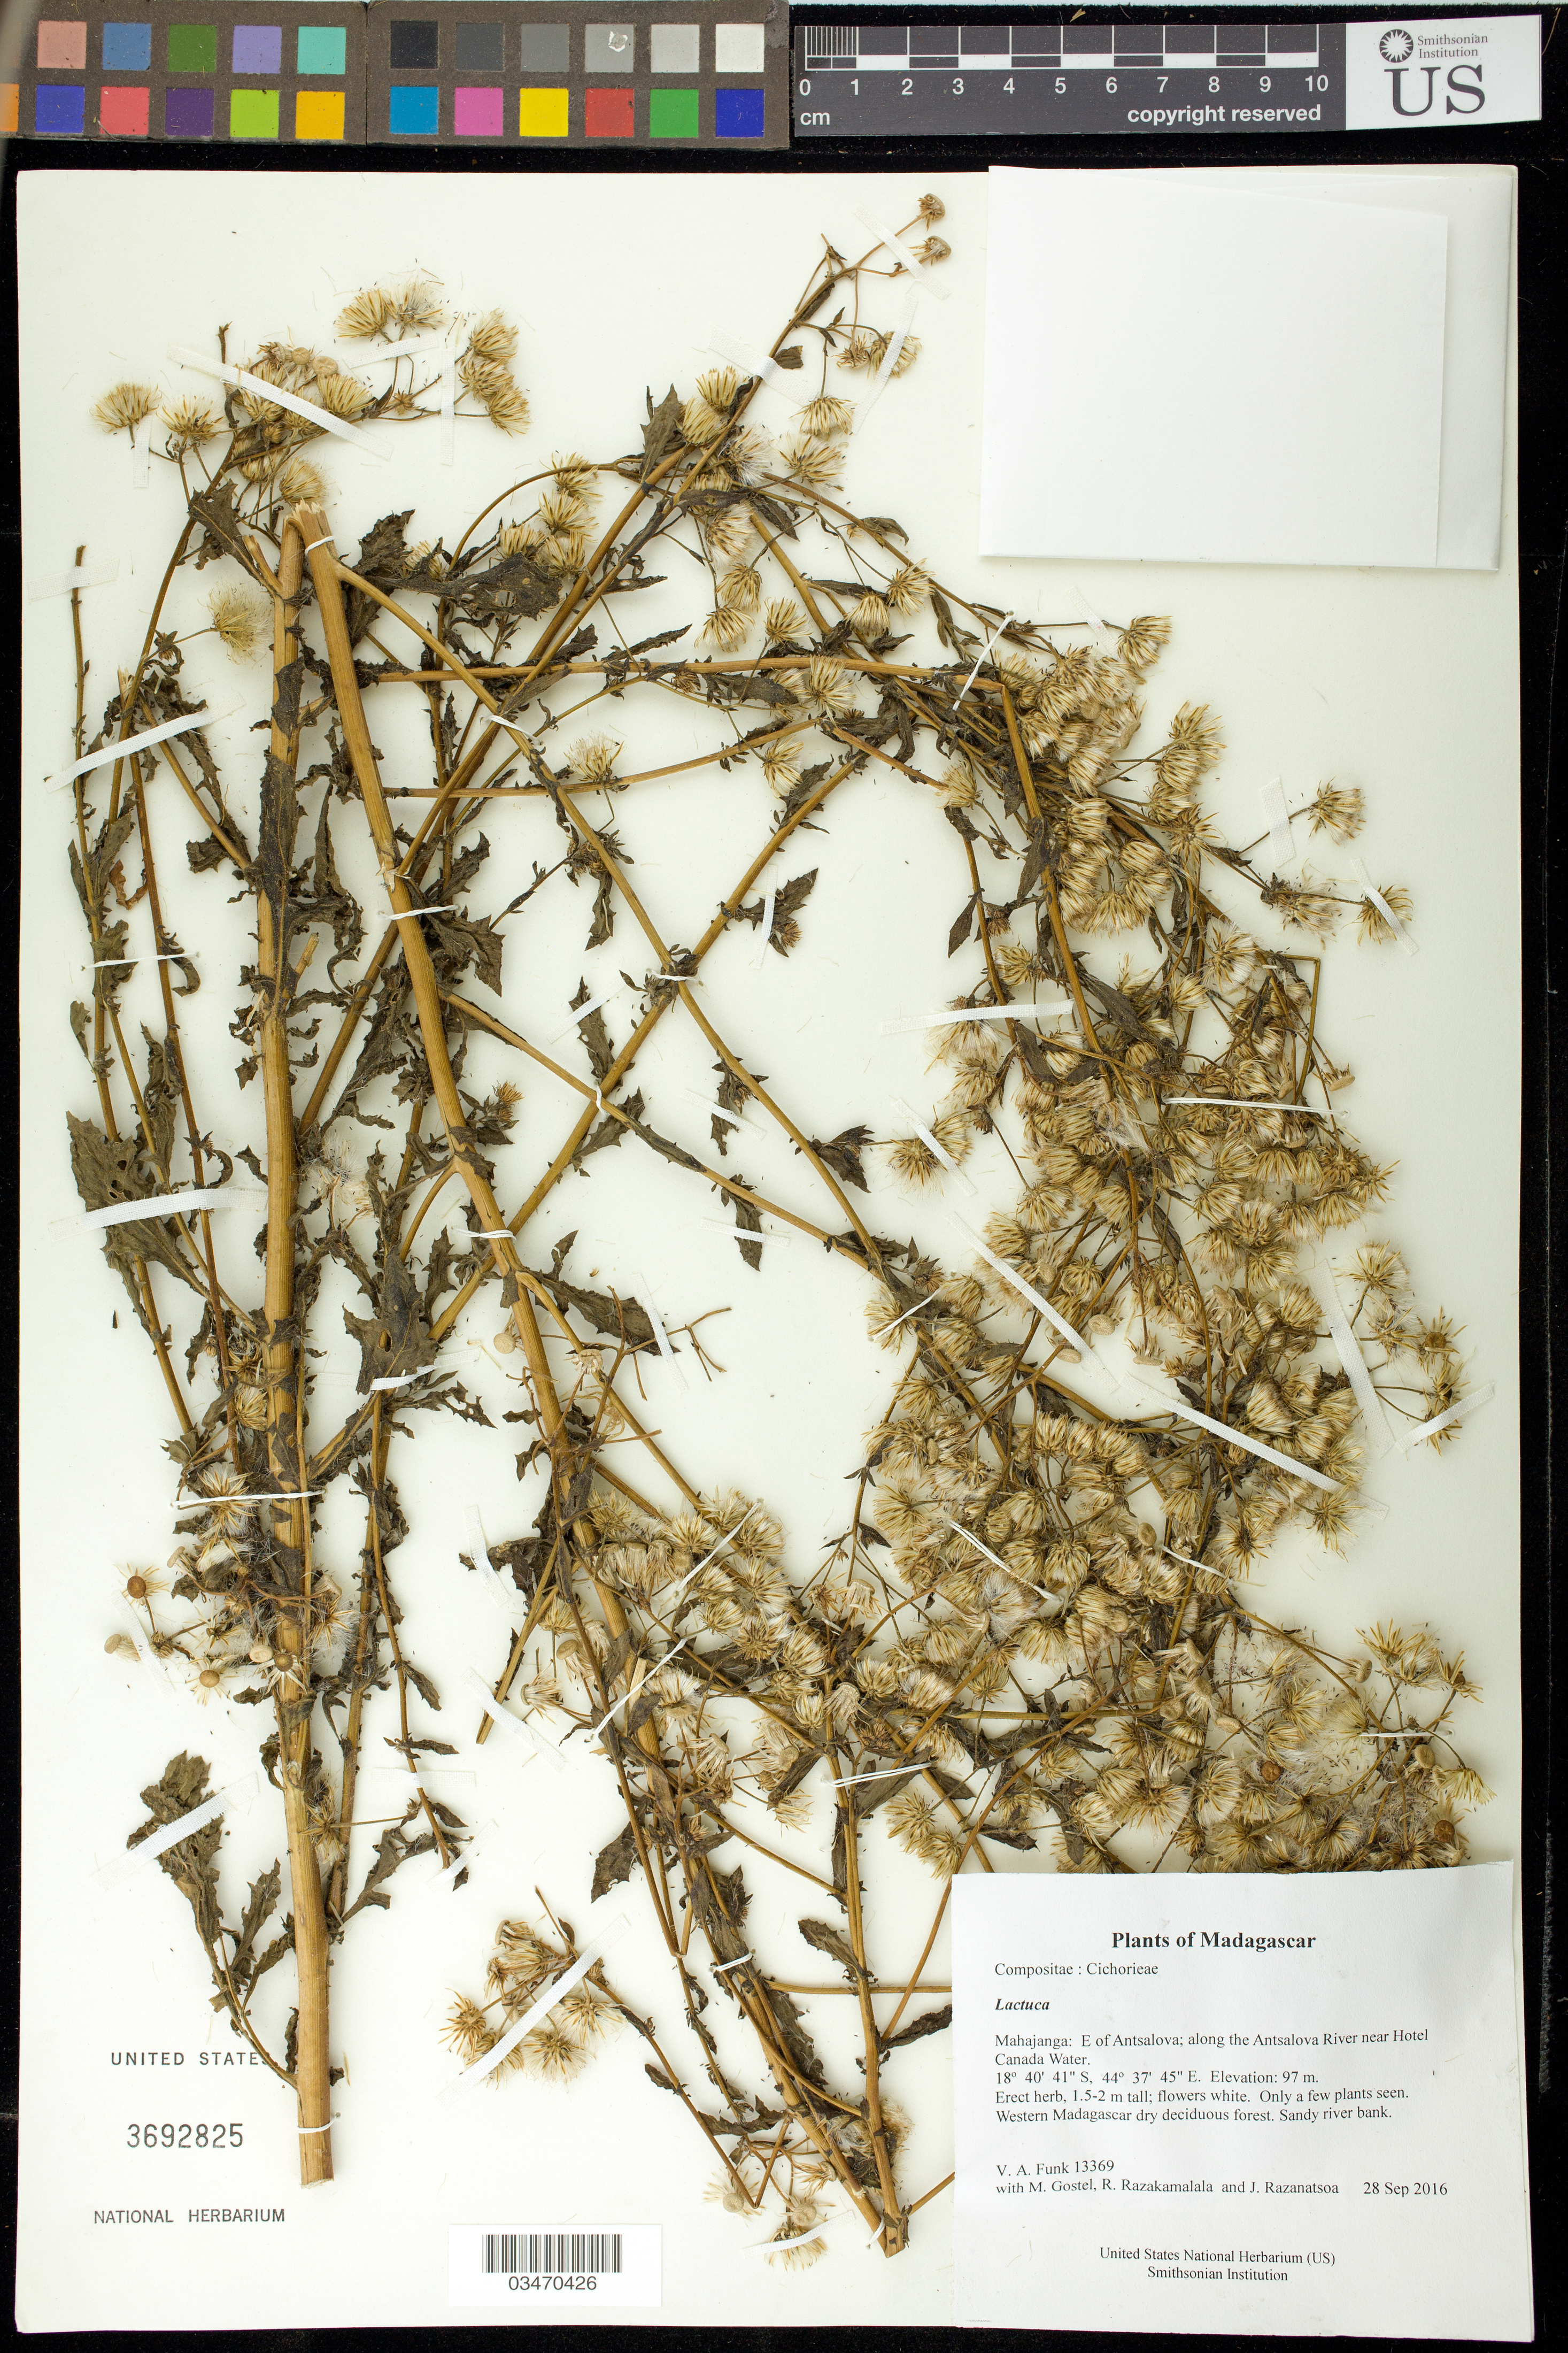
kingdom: Plantae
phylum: Tracheophyta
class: Magnoliopsida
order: Asterales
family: Asteraceae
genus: Lactuca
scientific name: Lactuca sp.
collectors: M. R. Gostel, R. Razakamalala & J. Razanatsoa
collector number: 13369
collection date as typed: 28 Sep 2016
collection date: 2016-09-28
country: Madagascar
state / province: Melaky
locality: E of Antsalova; along the Antsalova River near Hotel Canada Water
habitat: Western Madagascar dry deciduous forest. Sandy river bank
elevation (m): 97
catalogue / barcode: US 3692825